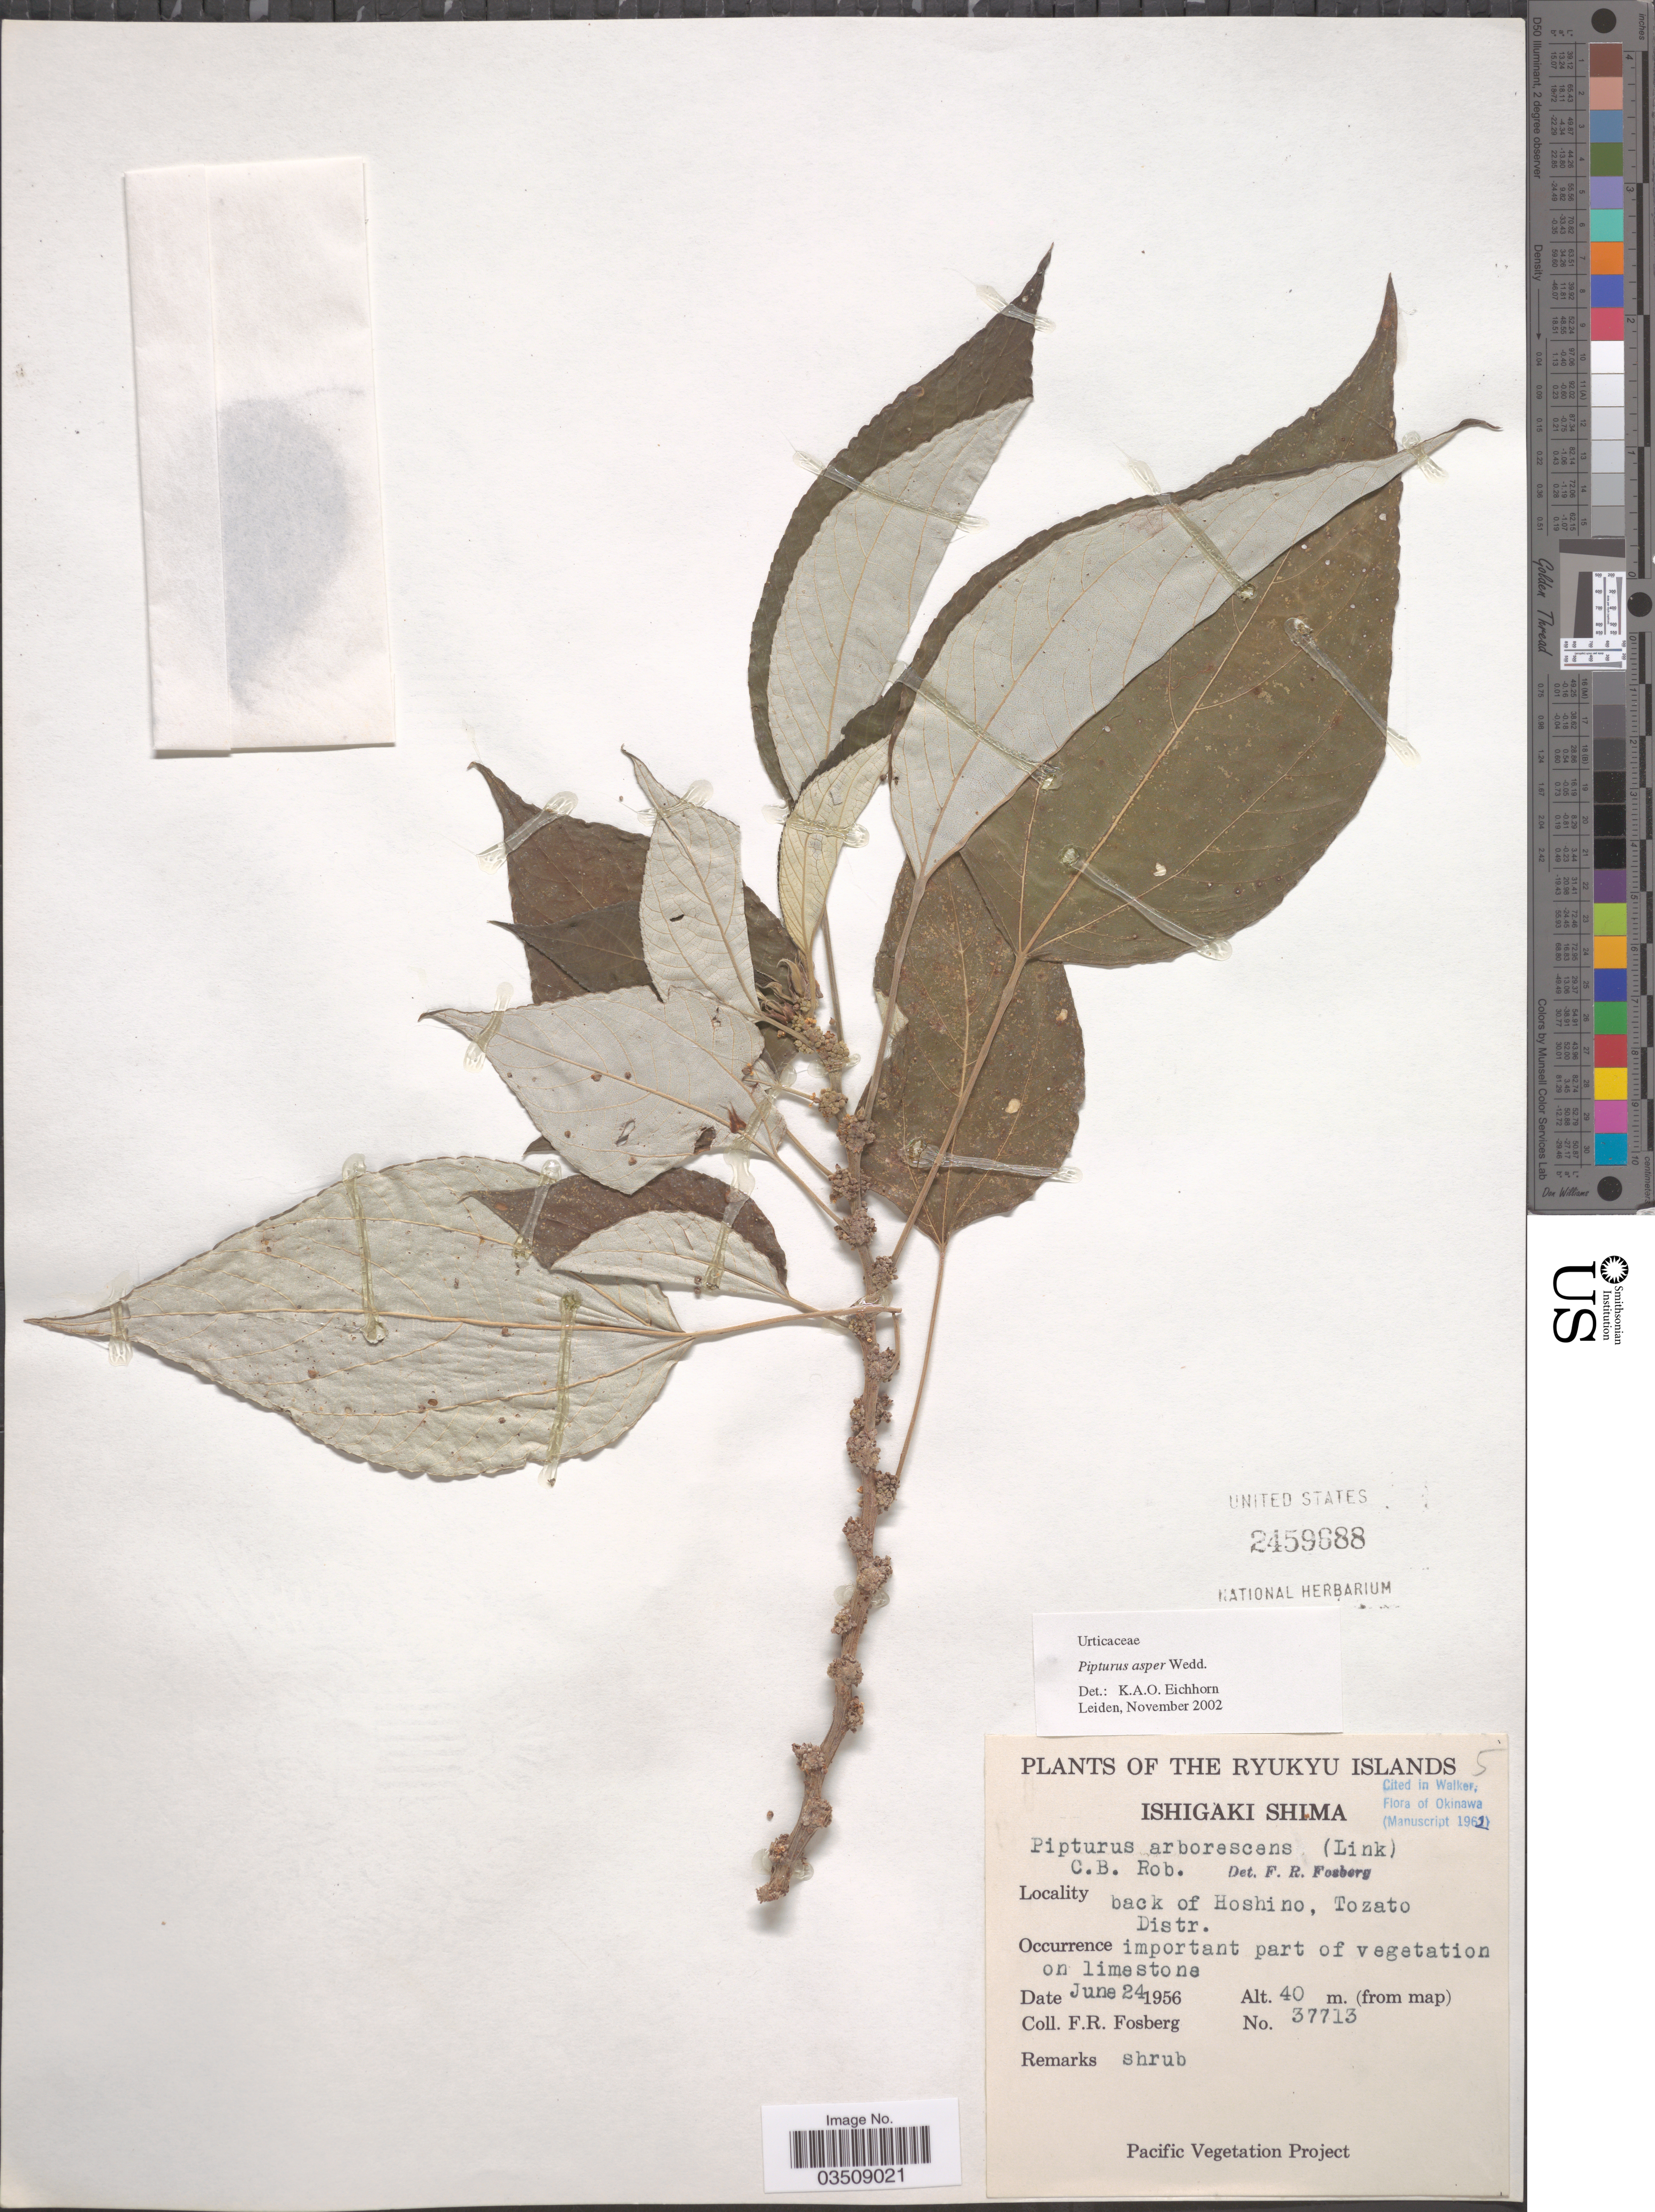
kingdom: Plantae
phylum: Tracheophyta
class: Magnoliopsida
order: Rosales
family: Urticaceae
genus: Pipturus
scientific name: Pipturus asper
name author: Wedd.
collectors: F. R. Fosberg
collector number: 37713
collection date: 1956-06-24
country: Japan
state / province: Okinawa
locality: Ryukyu Islands. Ishigaki Shima. Back of Hoshino, Tozato Distr.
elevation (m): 40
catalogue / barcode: US 2459688